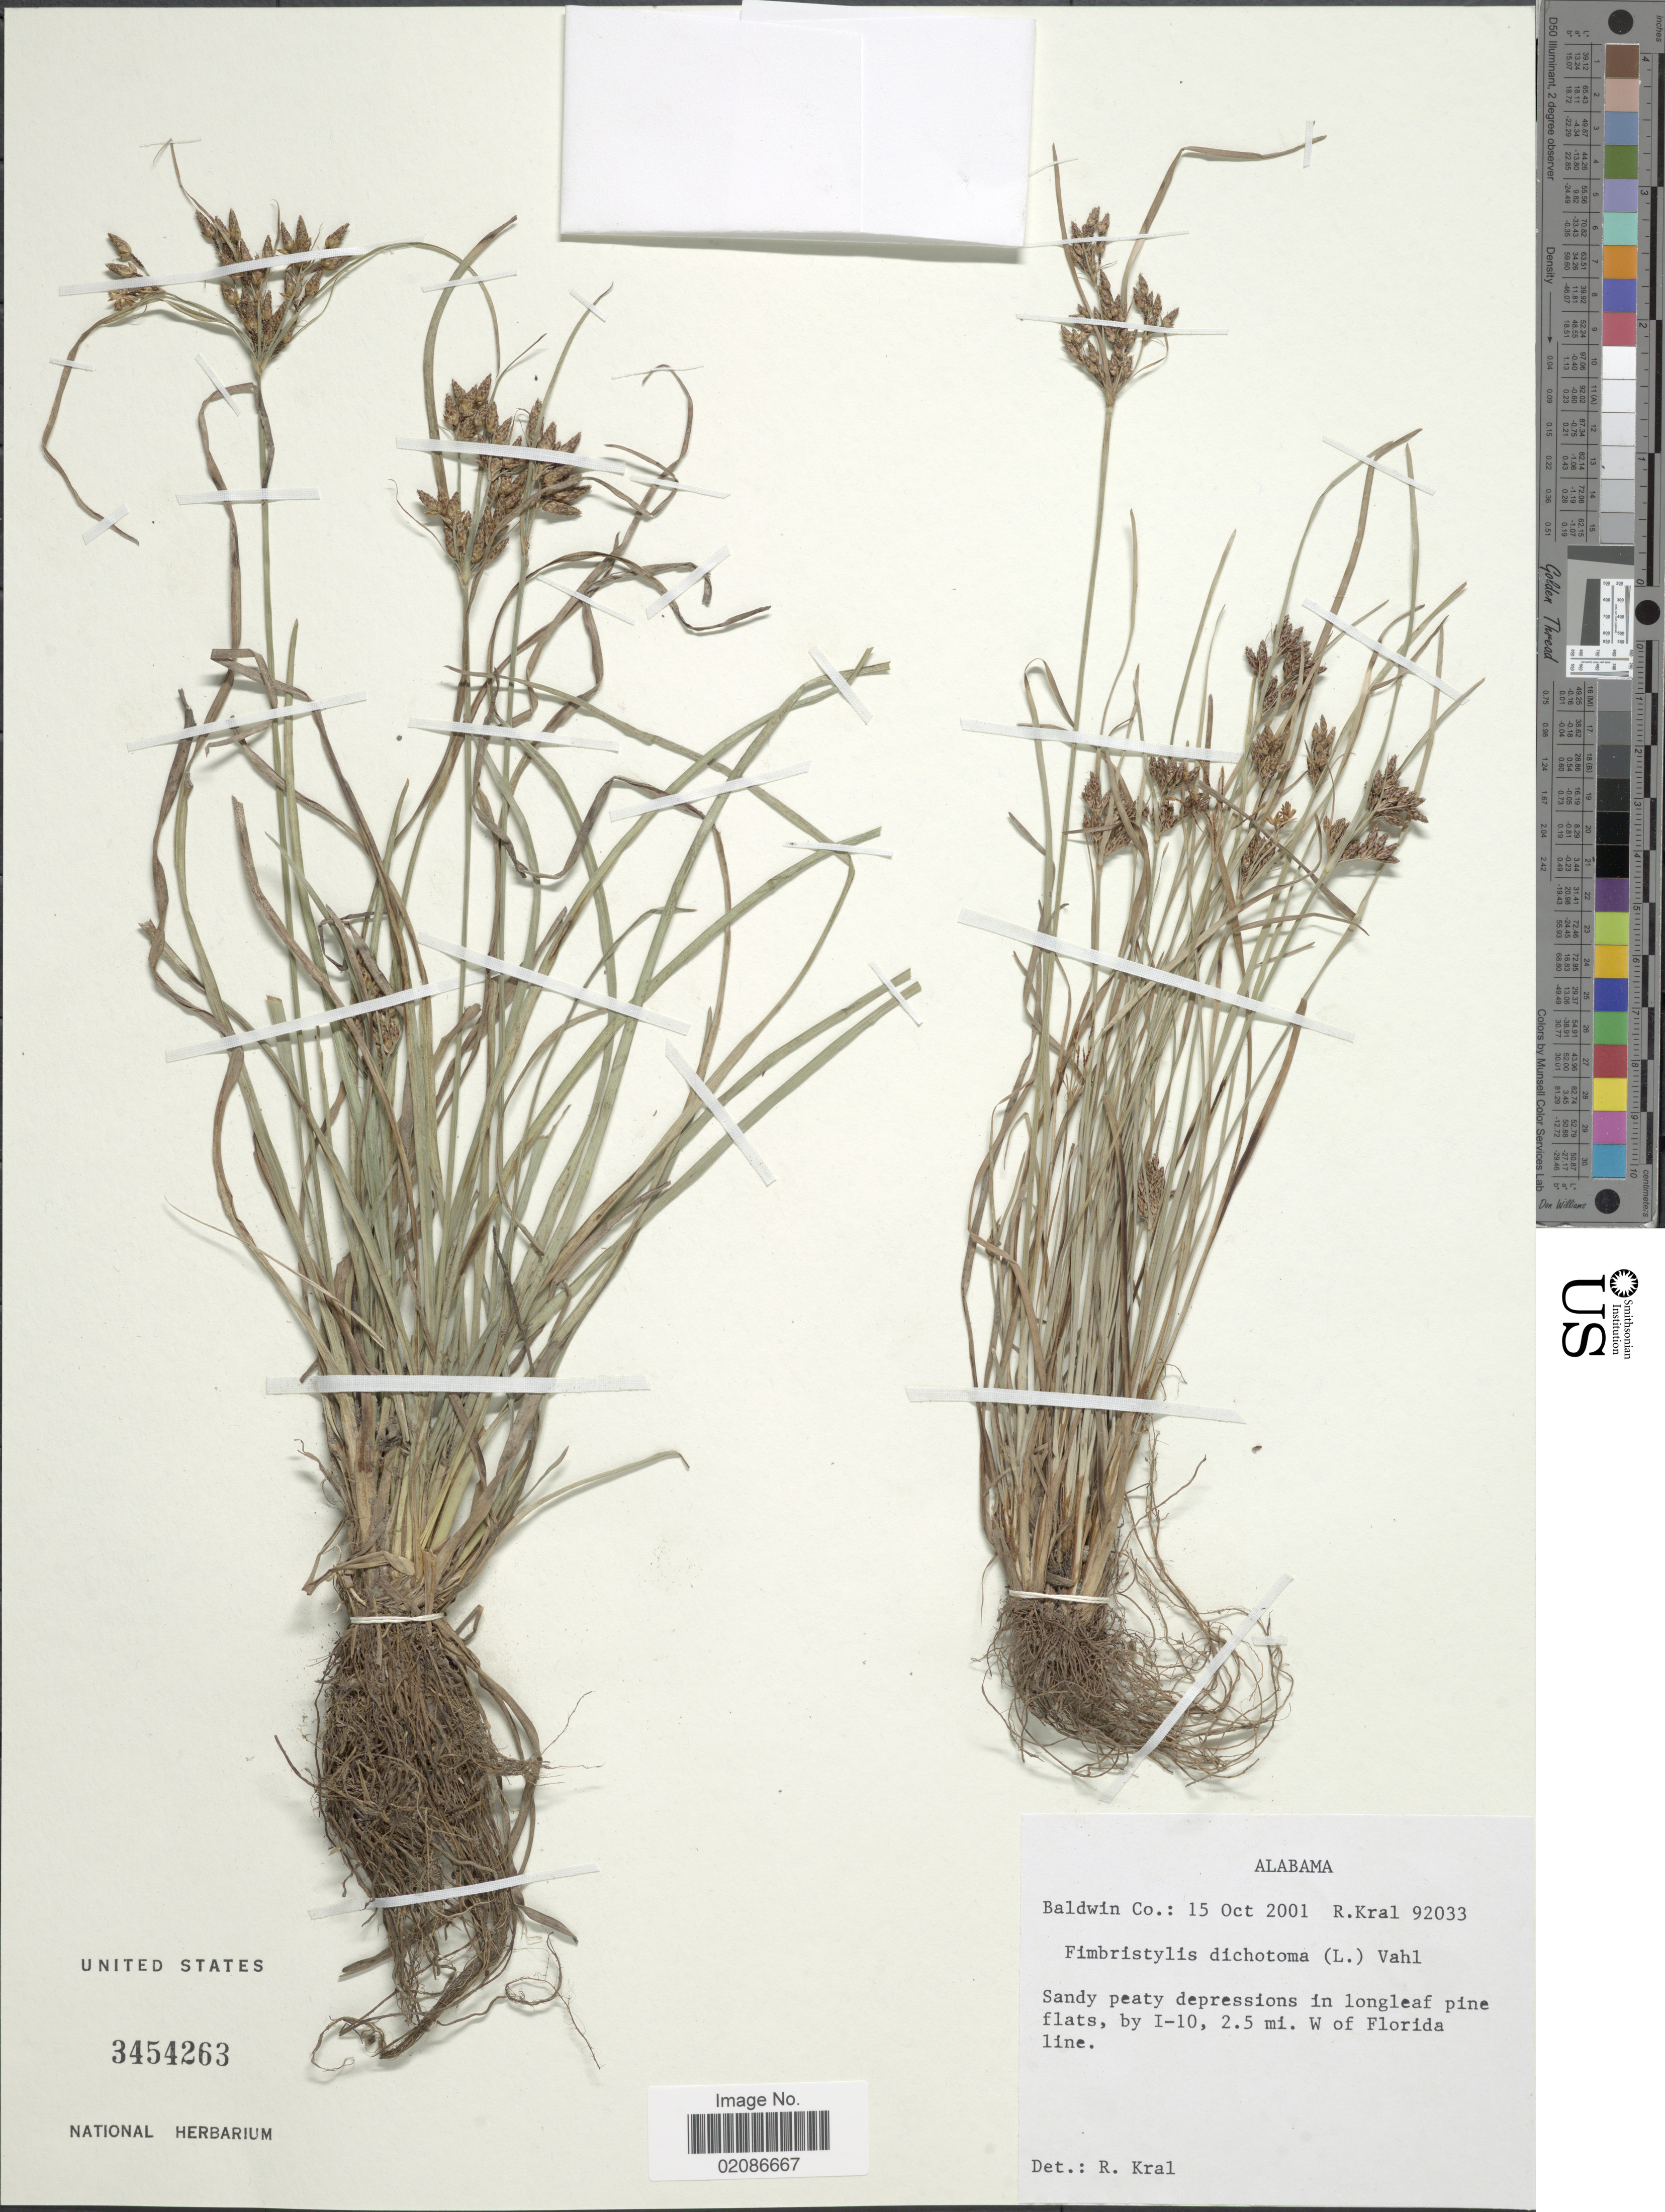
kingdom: Plantae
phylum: Tracheophyta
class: Liliopsida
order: Poales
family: Cyperaceae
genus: Fimbristylis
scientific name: Fimbristylis dichotoma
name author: (L.) Vahl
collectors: R. Kral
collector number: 92033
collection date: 2001-10-15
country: United States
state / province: Alabama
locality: Baldwin Co.: Sandy peaty depressions in longleaf pine flats, by I-10, 2.5 mi. W of Florida line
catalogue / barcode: US 3454263